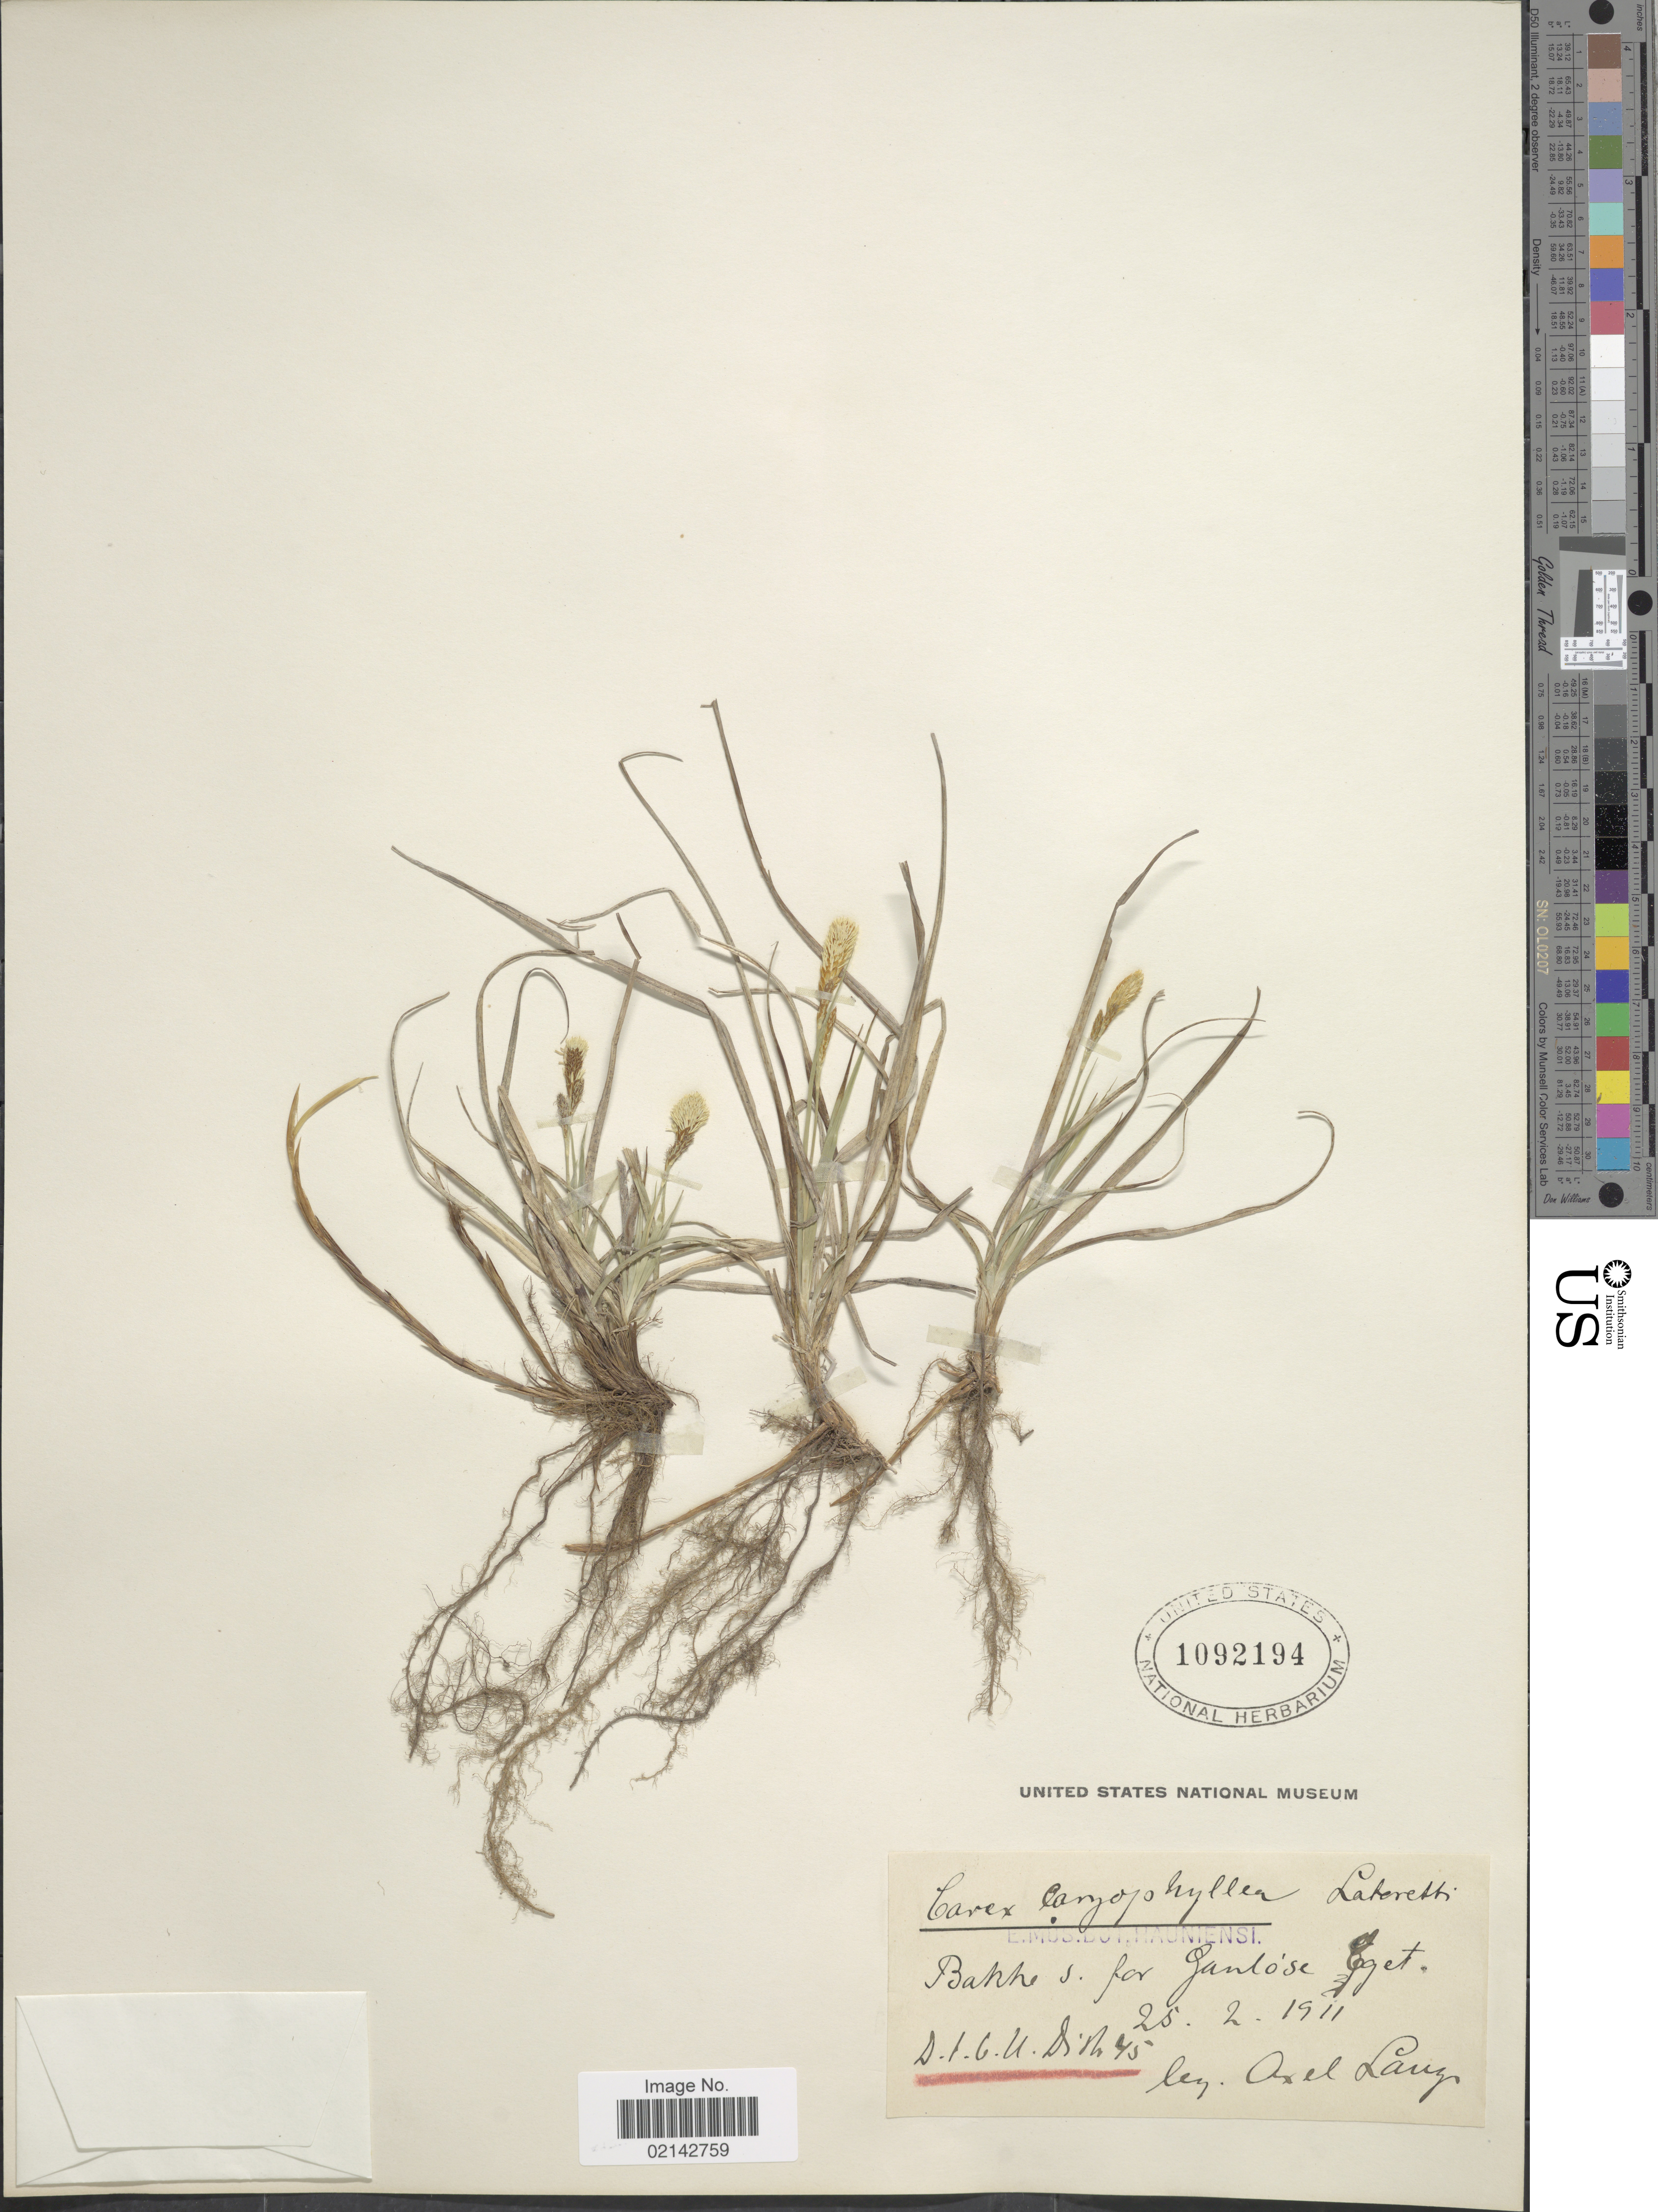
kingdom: Plantae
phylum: Tracheophyta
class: Liliopsida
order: Poales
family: Cyperaceae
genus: Carex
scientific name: Carex caryophyllea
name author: Latourr.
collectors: A. E. Lange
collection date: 1911-02-25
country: Denmark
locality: Bakke s. for Ganlose Eget., D.F.G.U, Distr. 45.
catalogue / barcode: US 1092194